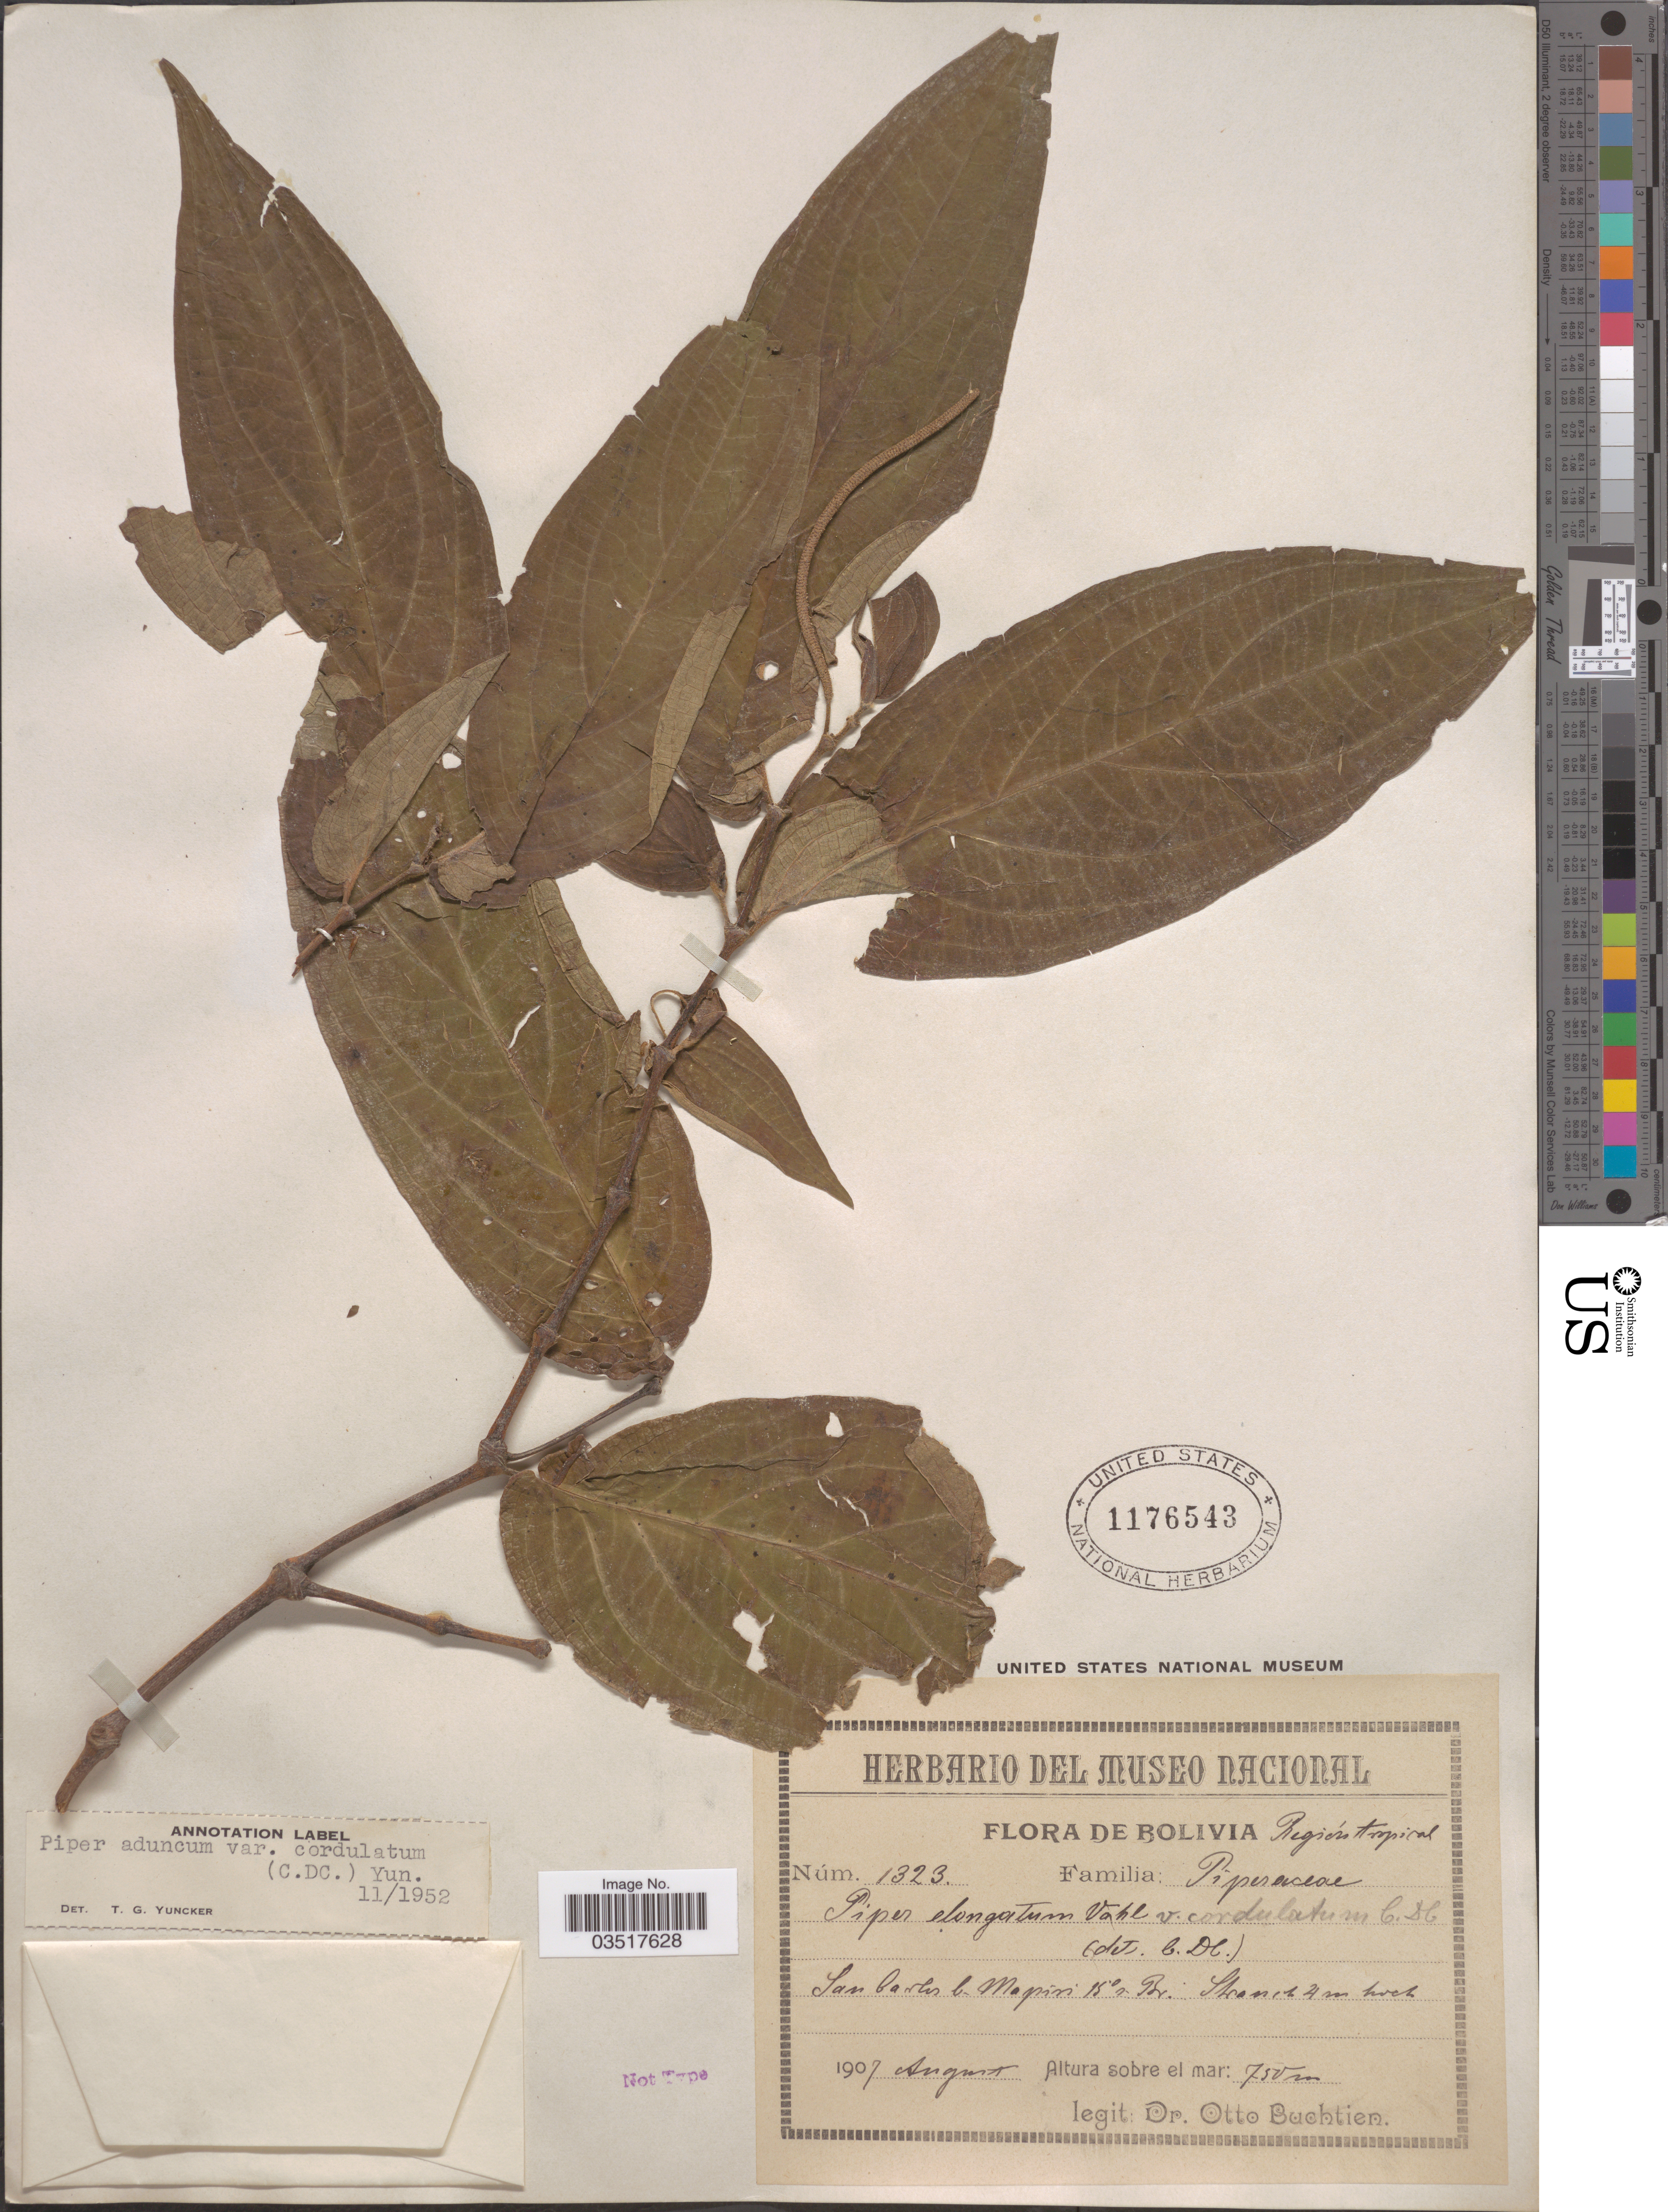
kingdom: Plantae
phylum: Tracheophyta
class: Magnoliopsida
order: Piperales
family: Piperaceae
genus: Piper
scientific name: Piper aduncum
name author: L.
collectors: O. Buchtien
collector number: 1323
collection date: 1907-08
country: Bolivia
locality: Región tropical. San Carlos b. Mapiri 15° s. Br.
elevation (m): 750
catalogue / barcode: US 1176543